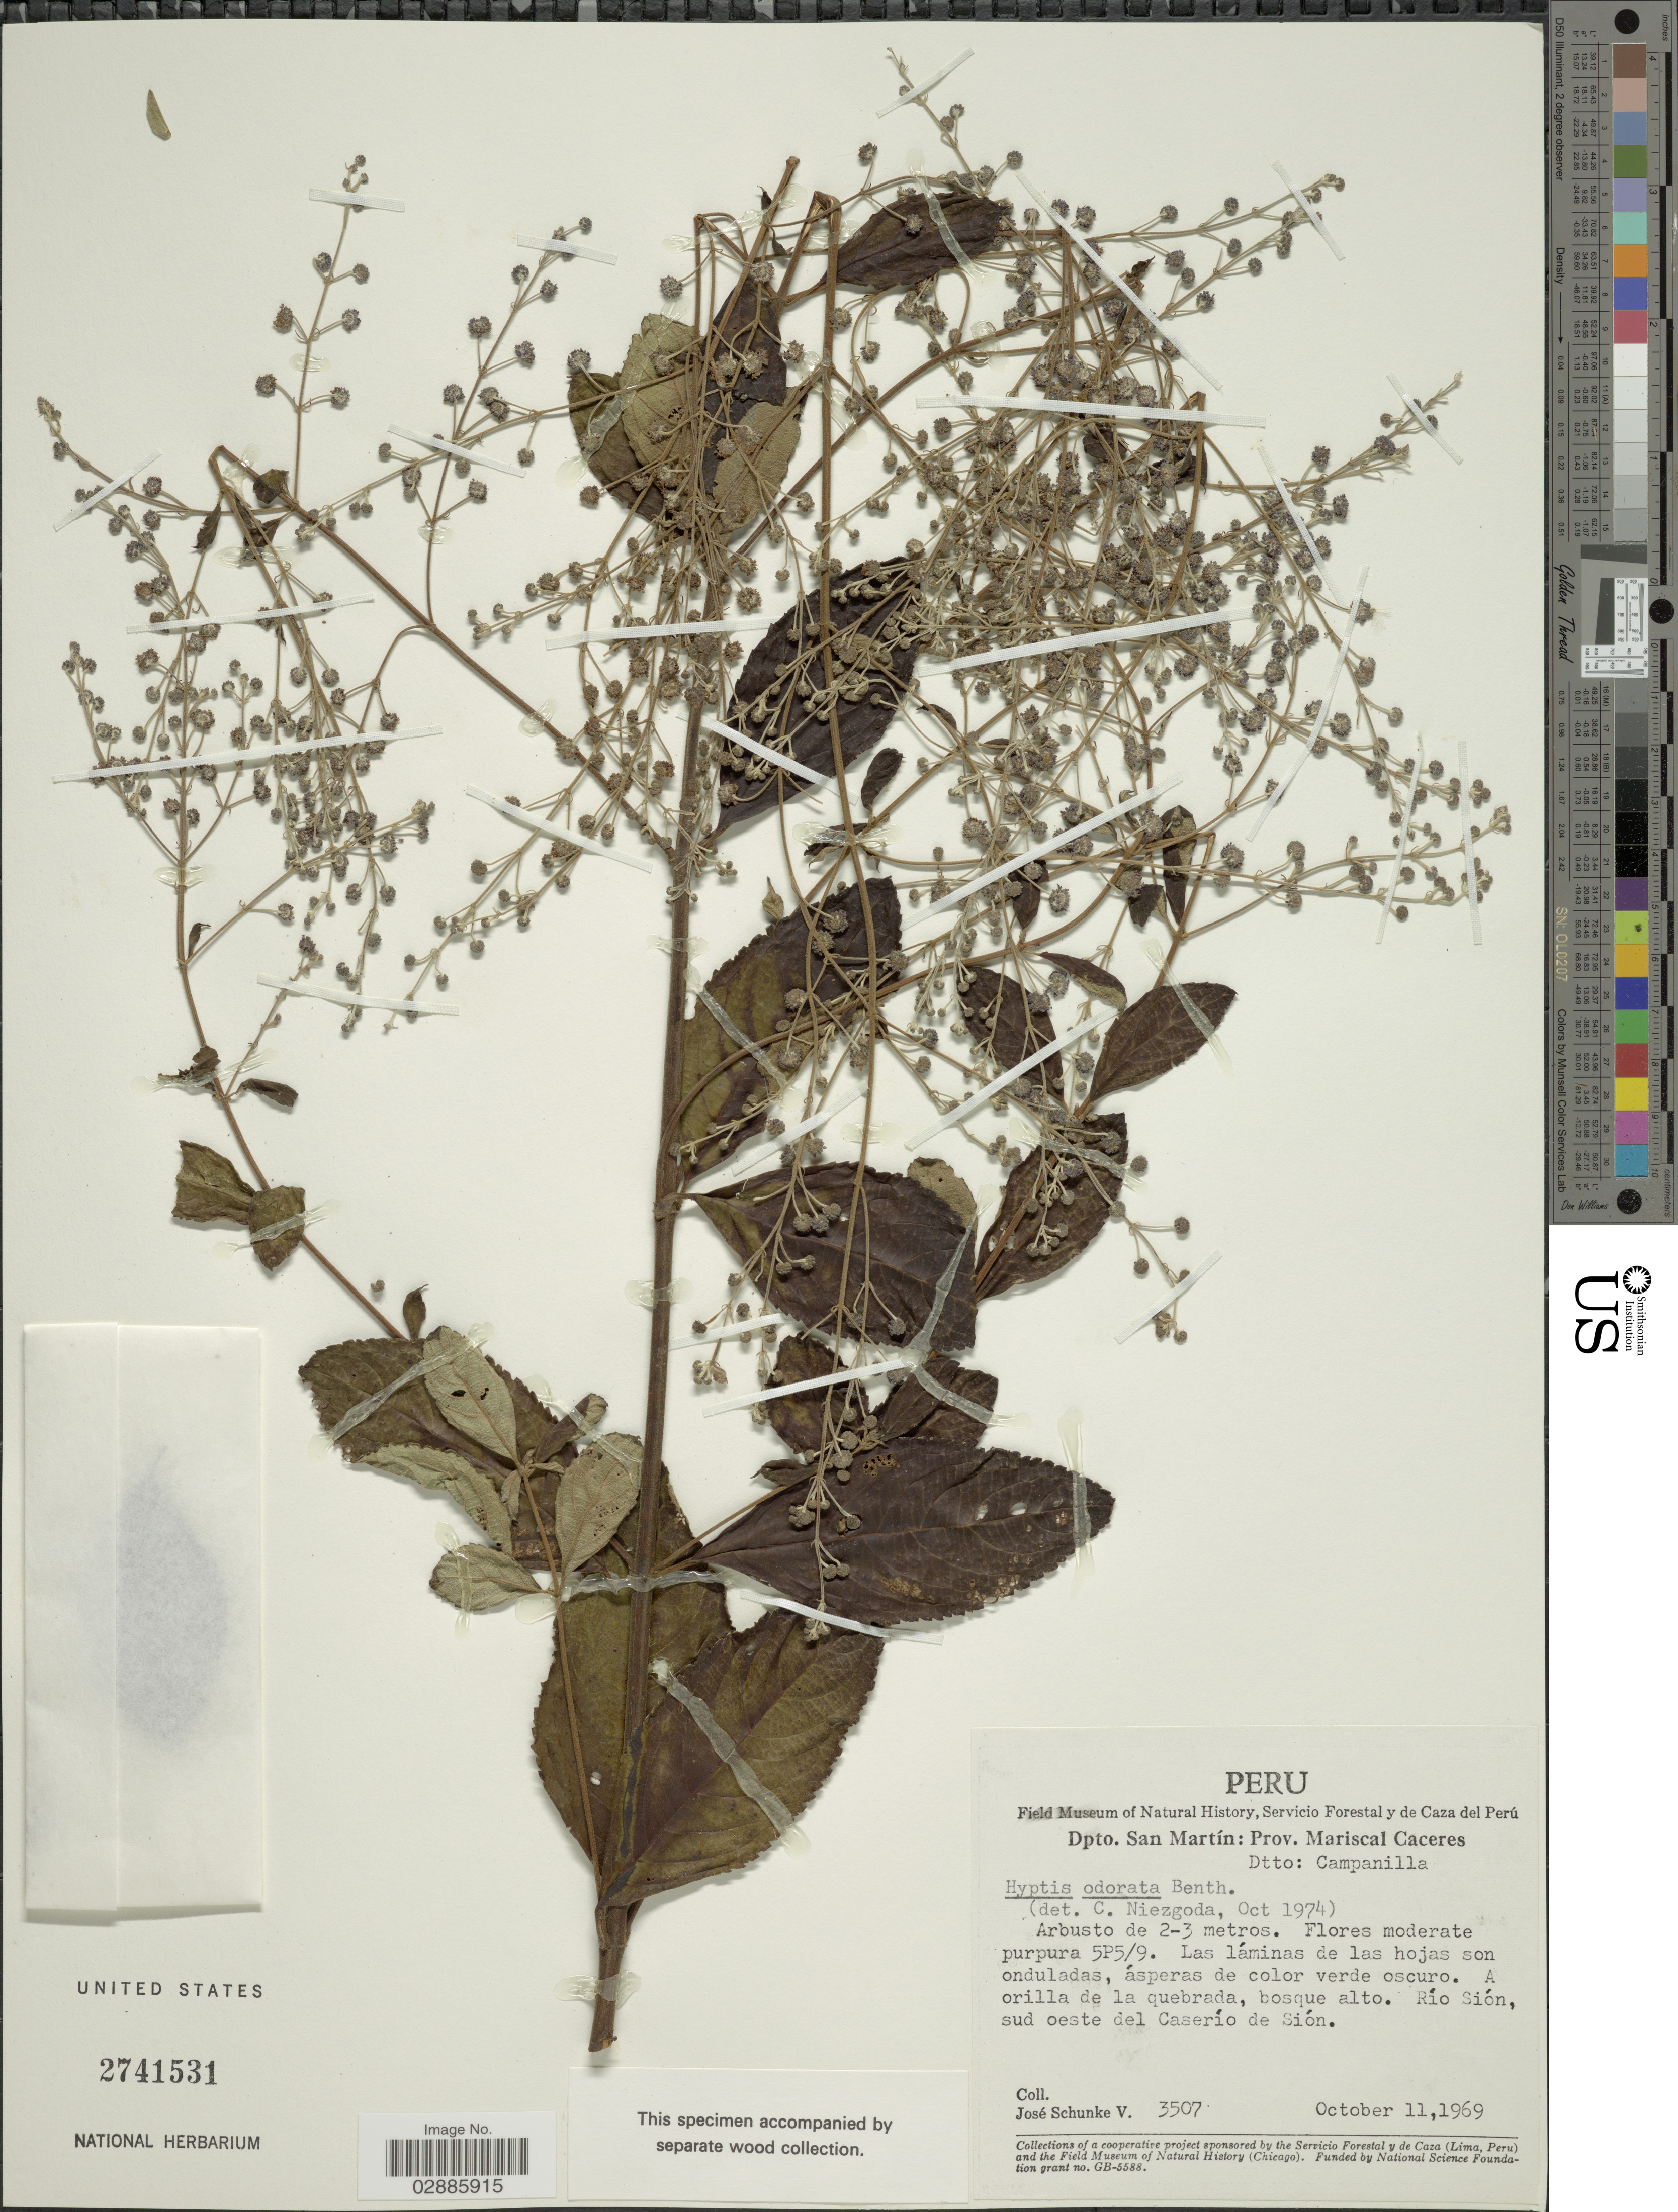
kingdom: Plantae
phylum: Tracheophyta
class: Magnoliopsida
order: Lamiales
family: Lamiaceae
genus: Hyptis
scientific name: Hyptis odorata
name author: Benth.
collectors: J. Schunke Vigo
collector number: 3507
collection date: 1969-10-11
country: Peru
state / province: San Martín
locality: Dpto. San Martín: Prov. Mariscal Caceres, Dtto: Campanilla, Río Sión, sud oeste del Caserío de Sión.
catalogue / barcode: US 2741531